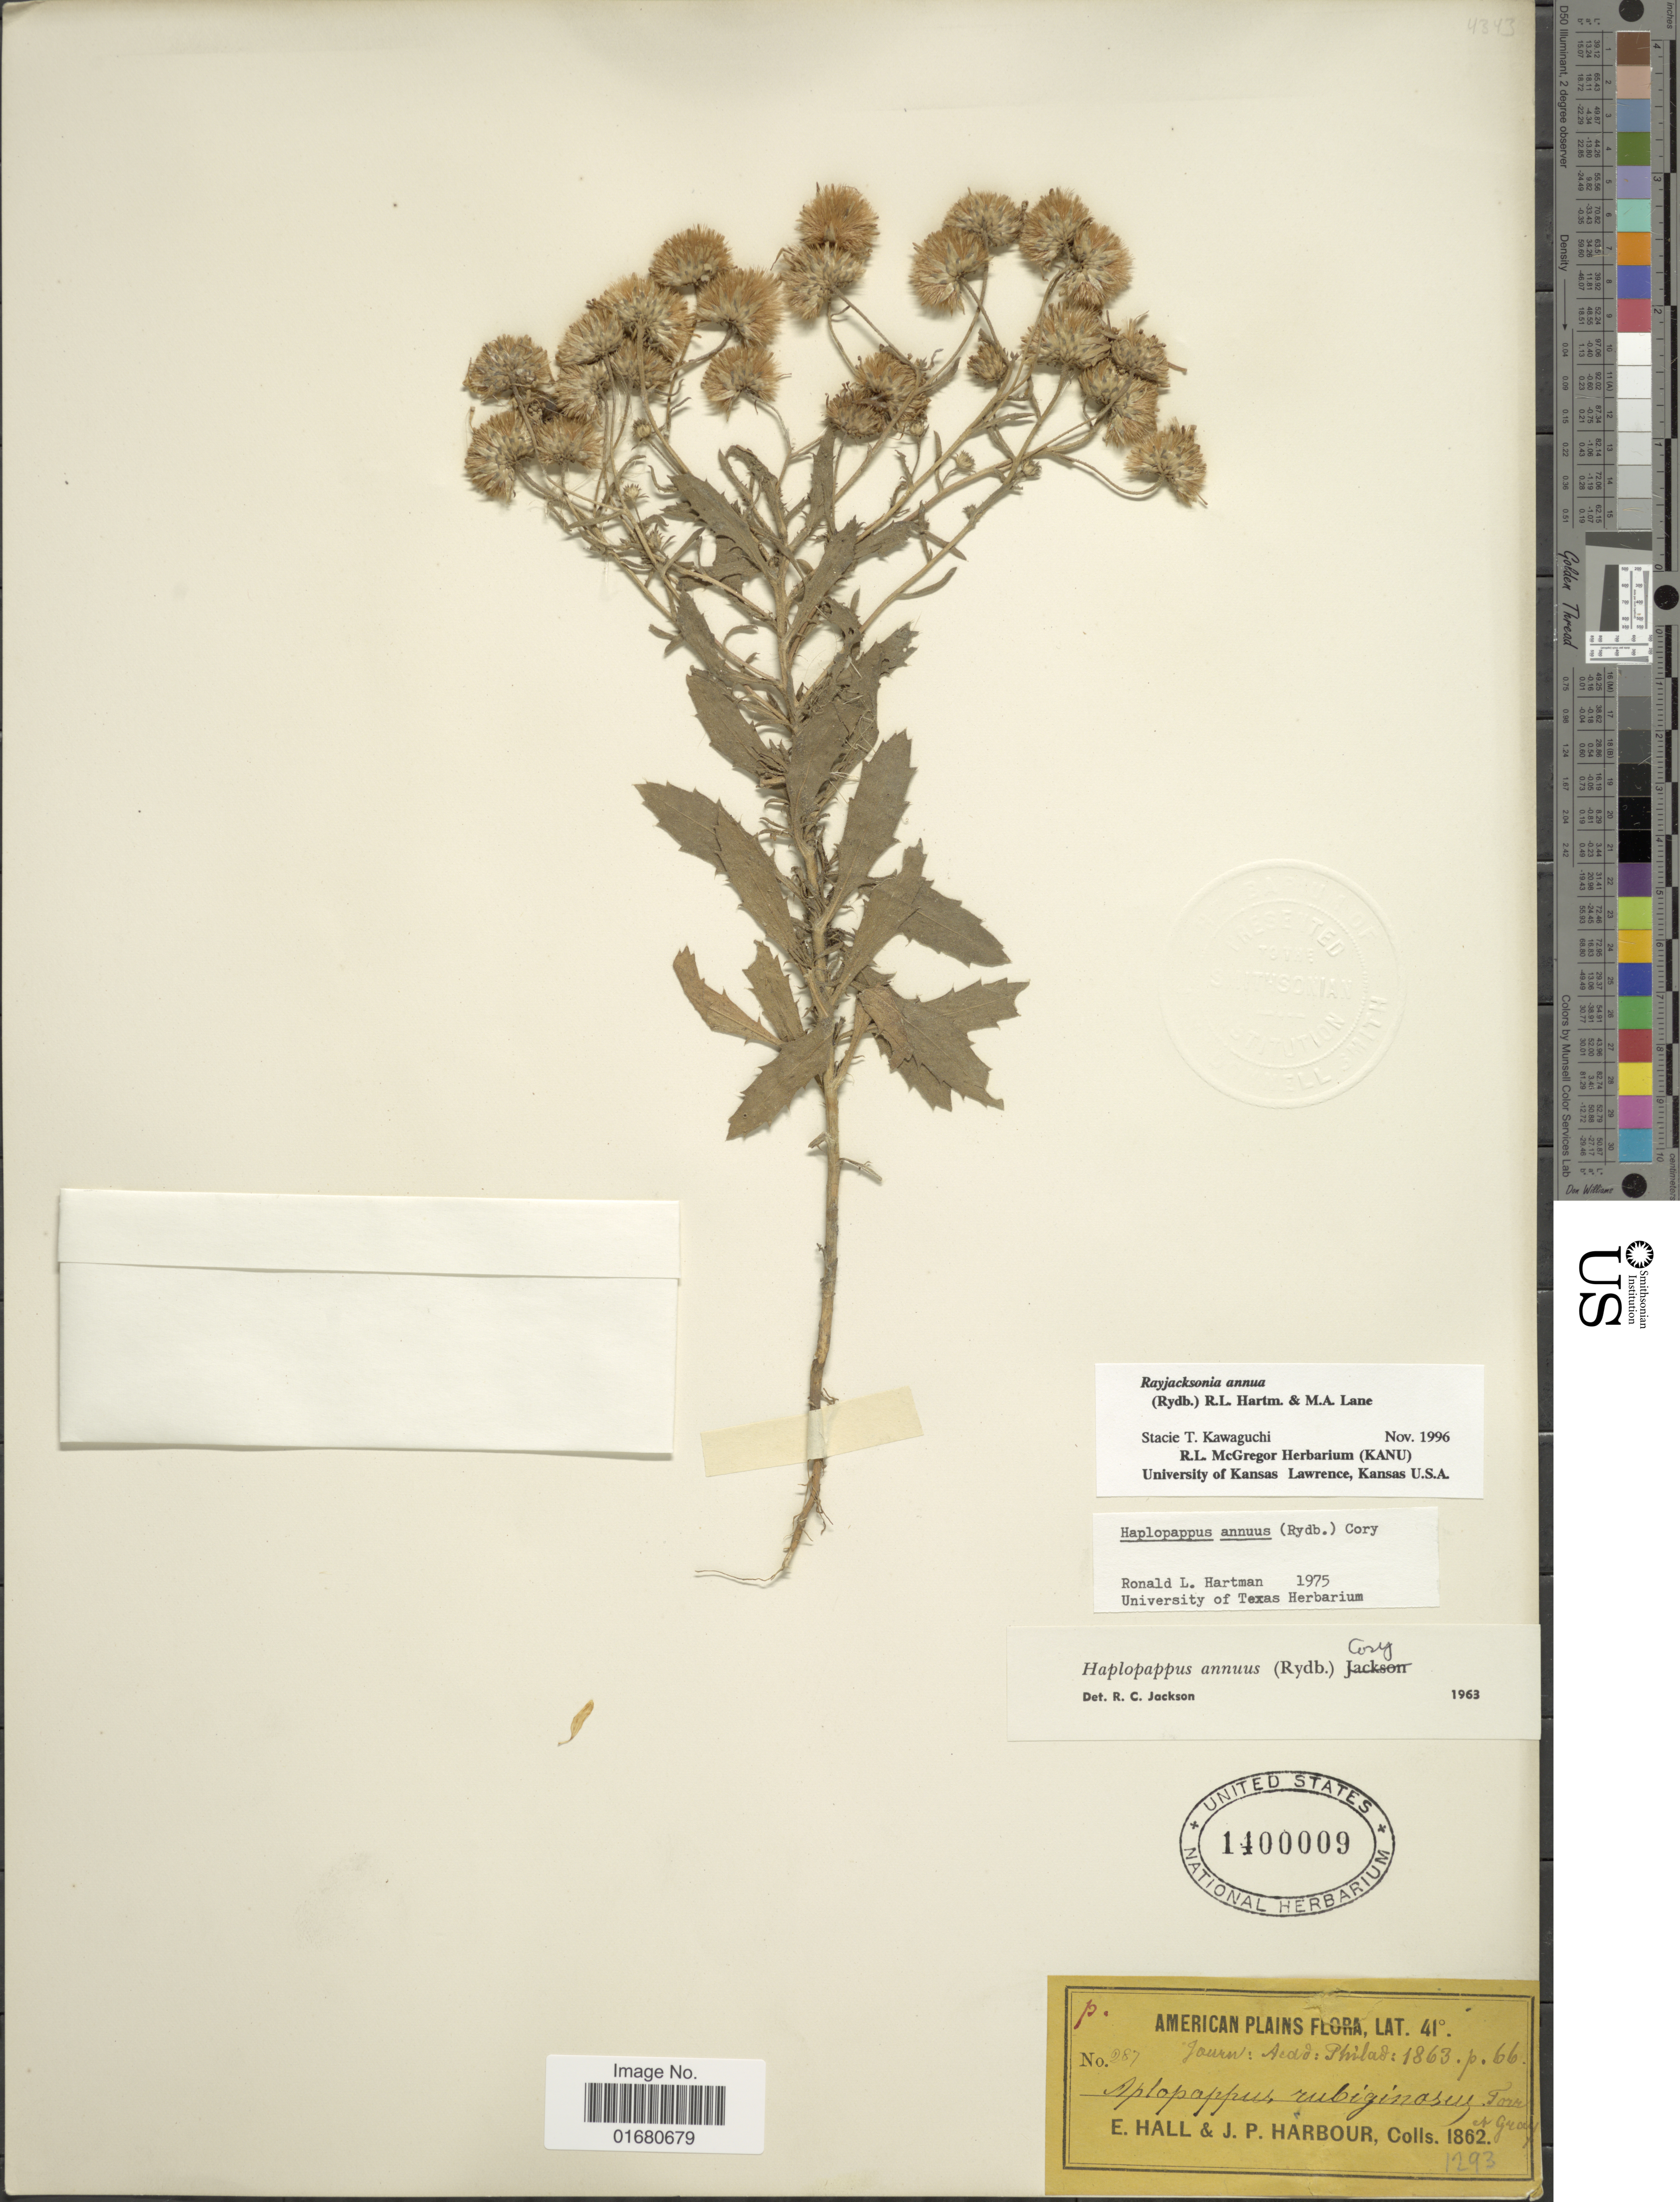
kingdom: Plantae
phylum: Tracheophyta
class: Magnoliopsida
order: Asterales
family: Asteraceae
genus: Rayjacksonia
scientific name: Rayjacksonia annua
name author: (Rydb.) R.L. Hartm. & M.A. Lane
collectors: E. Hall & J. Harbour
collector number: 287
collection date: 1862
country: United States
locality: American plains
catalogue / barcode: US 1400009